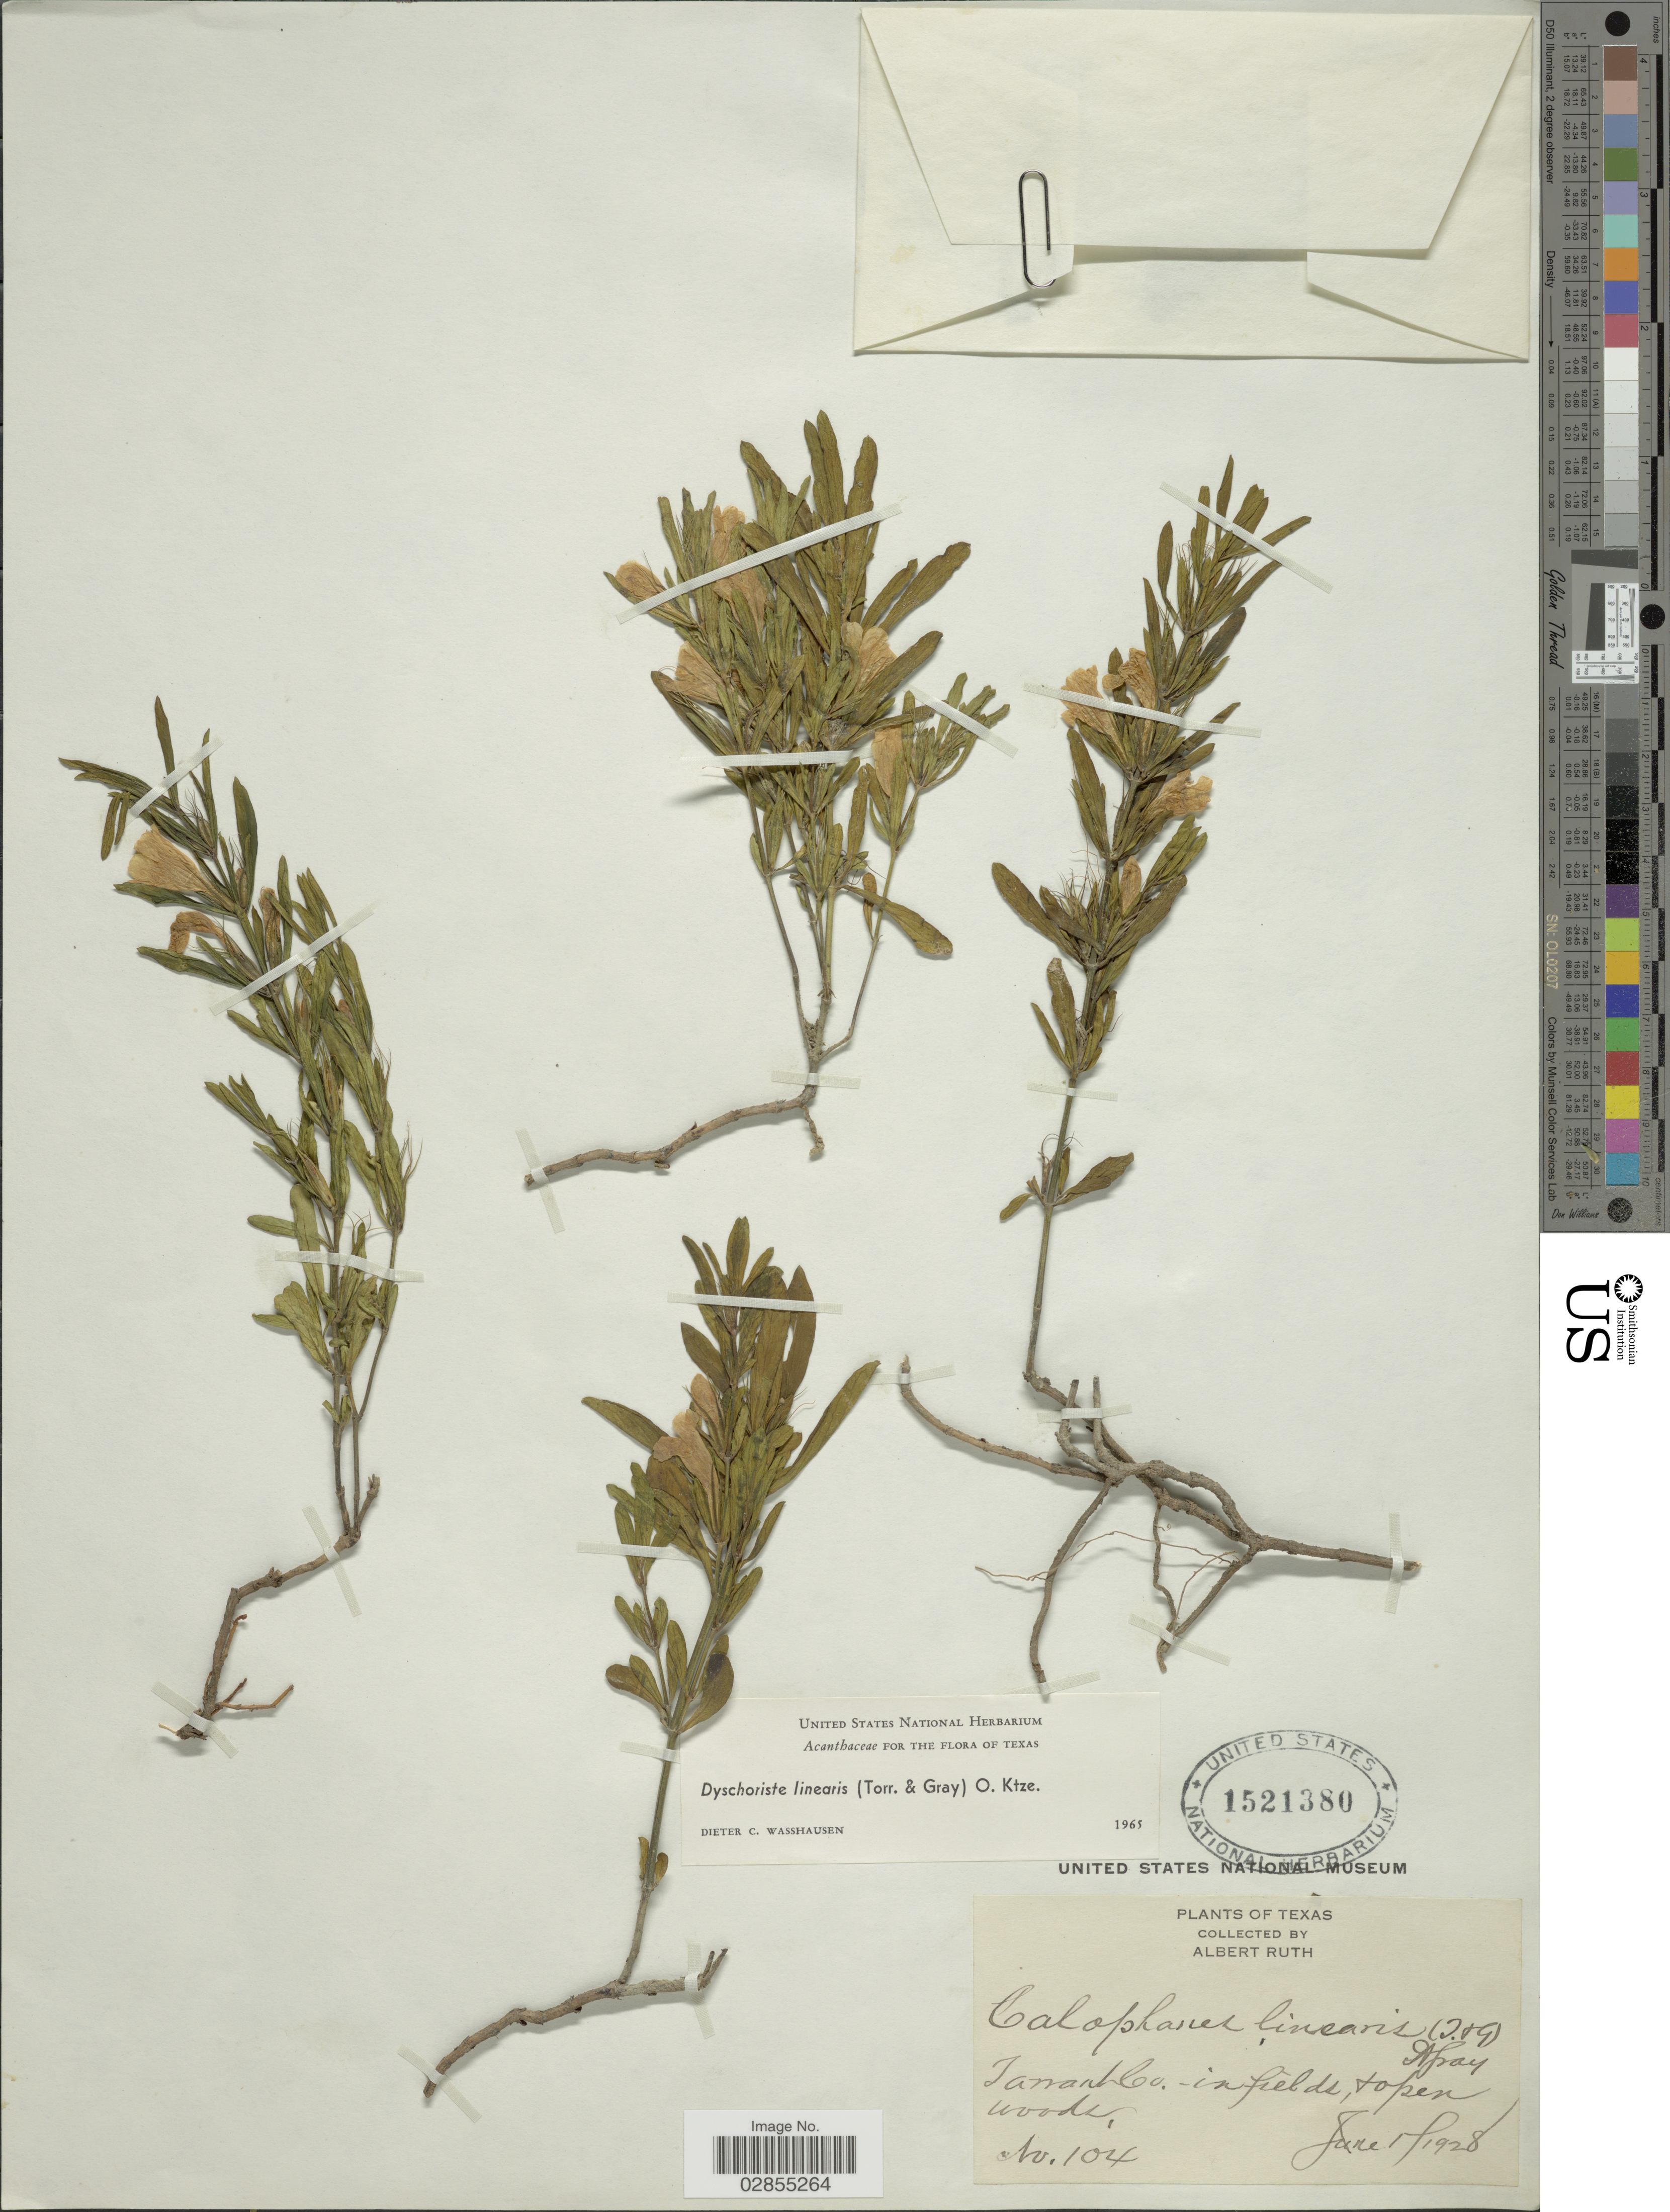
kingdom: Plantae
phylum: Tracheophyta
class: Magnoliopsida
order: Lamiales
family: Acanthaceae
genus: Dyschoriste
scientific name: Dyschoriste linearis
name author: (Torr. & A. Gray) Kuntze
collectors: A. Ruth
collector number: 104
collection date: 1928-06-01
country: United States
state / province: Texas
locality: Tarrant Co.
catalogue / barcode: US 1521380